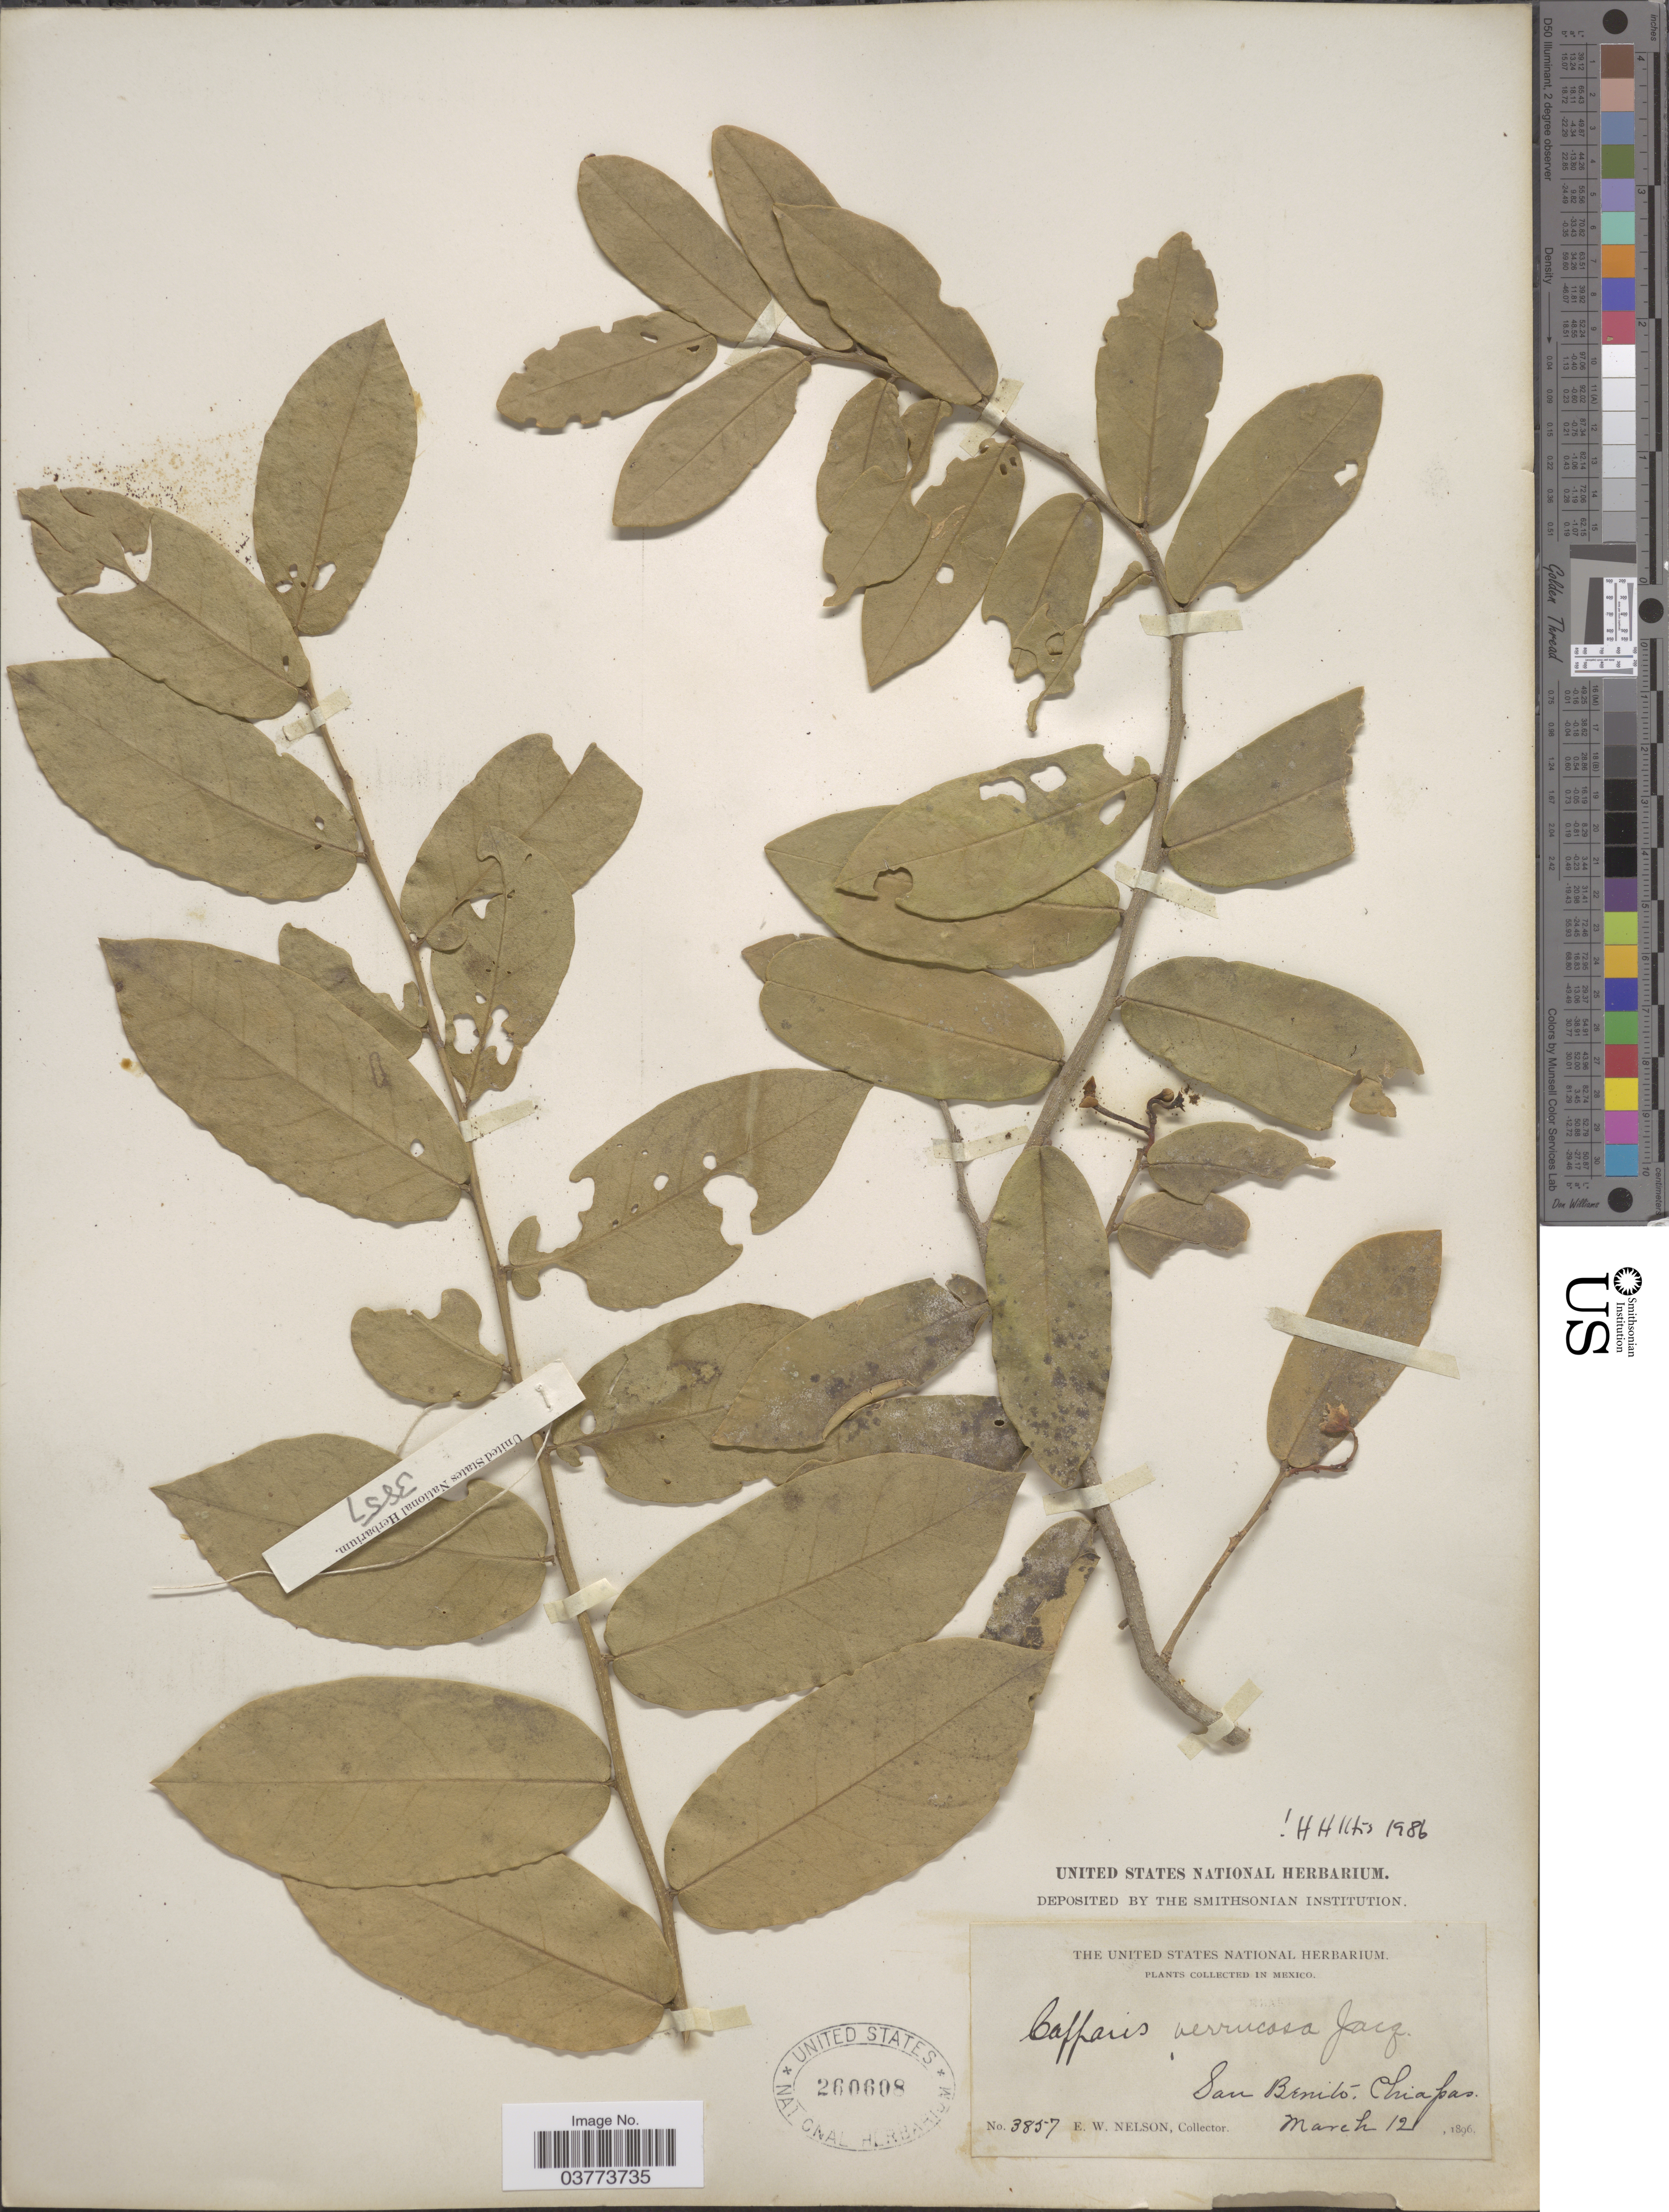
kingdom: Plantae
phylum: Tracheophyta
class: Magnoliopsida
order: Brassicales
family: Capparaceae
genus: Cynophalla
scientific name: Cynophalla verrucosa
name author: (Jacq.) J. Presl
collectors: E. W. Nelson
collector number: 3857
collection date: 1896-03-12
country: Mexico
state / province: Chiapas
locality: San Benito.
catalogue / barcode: US 260608